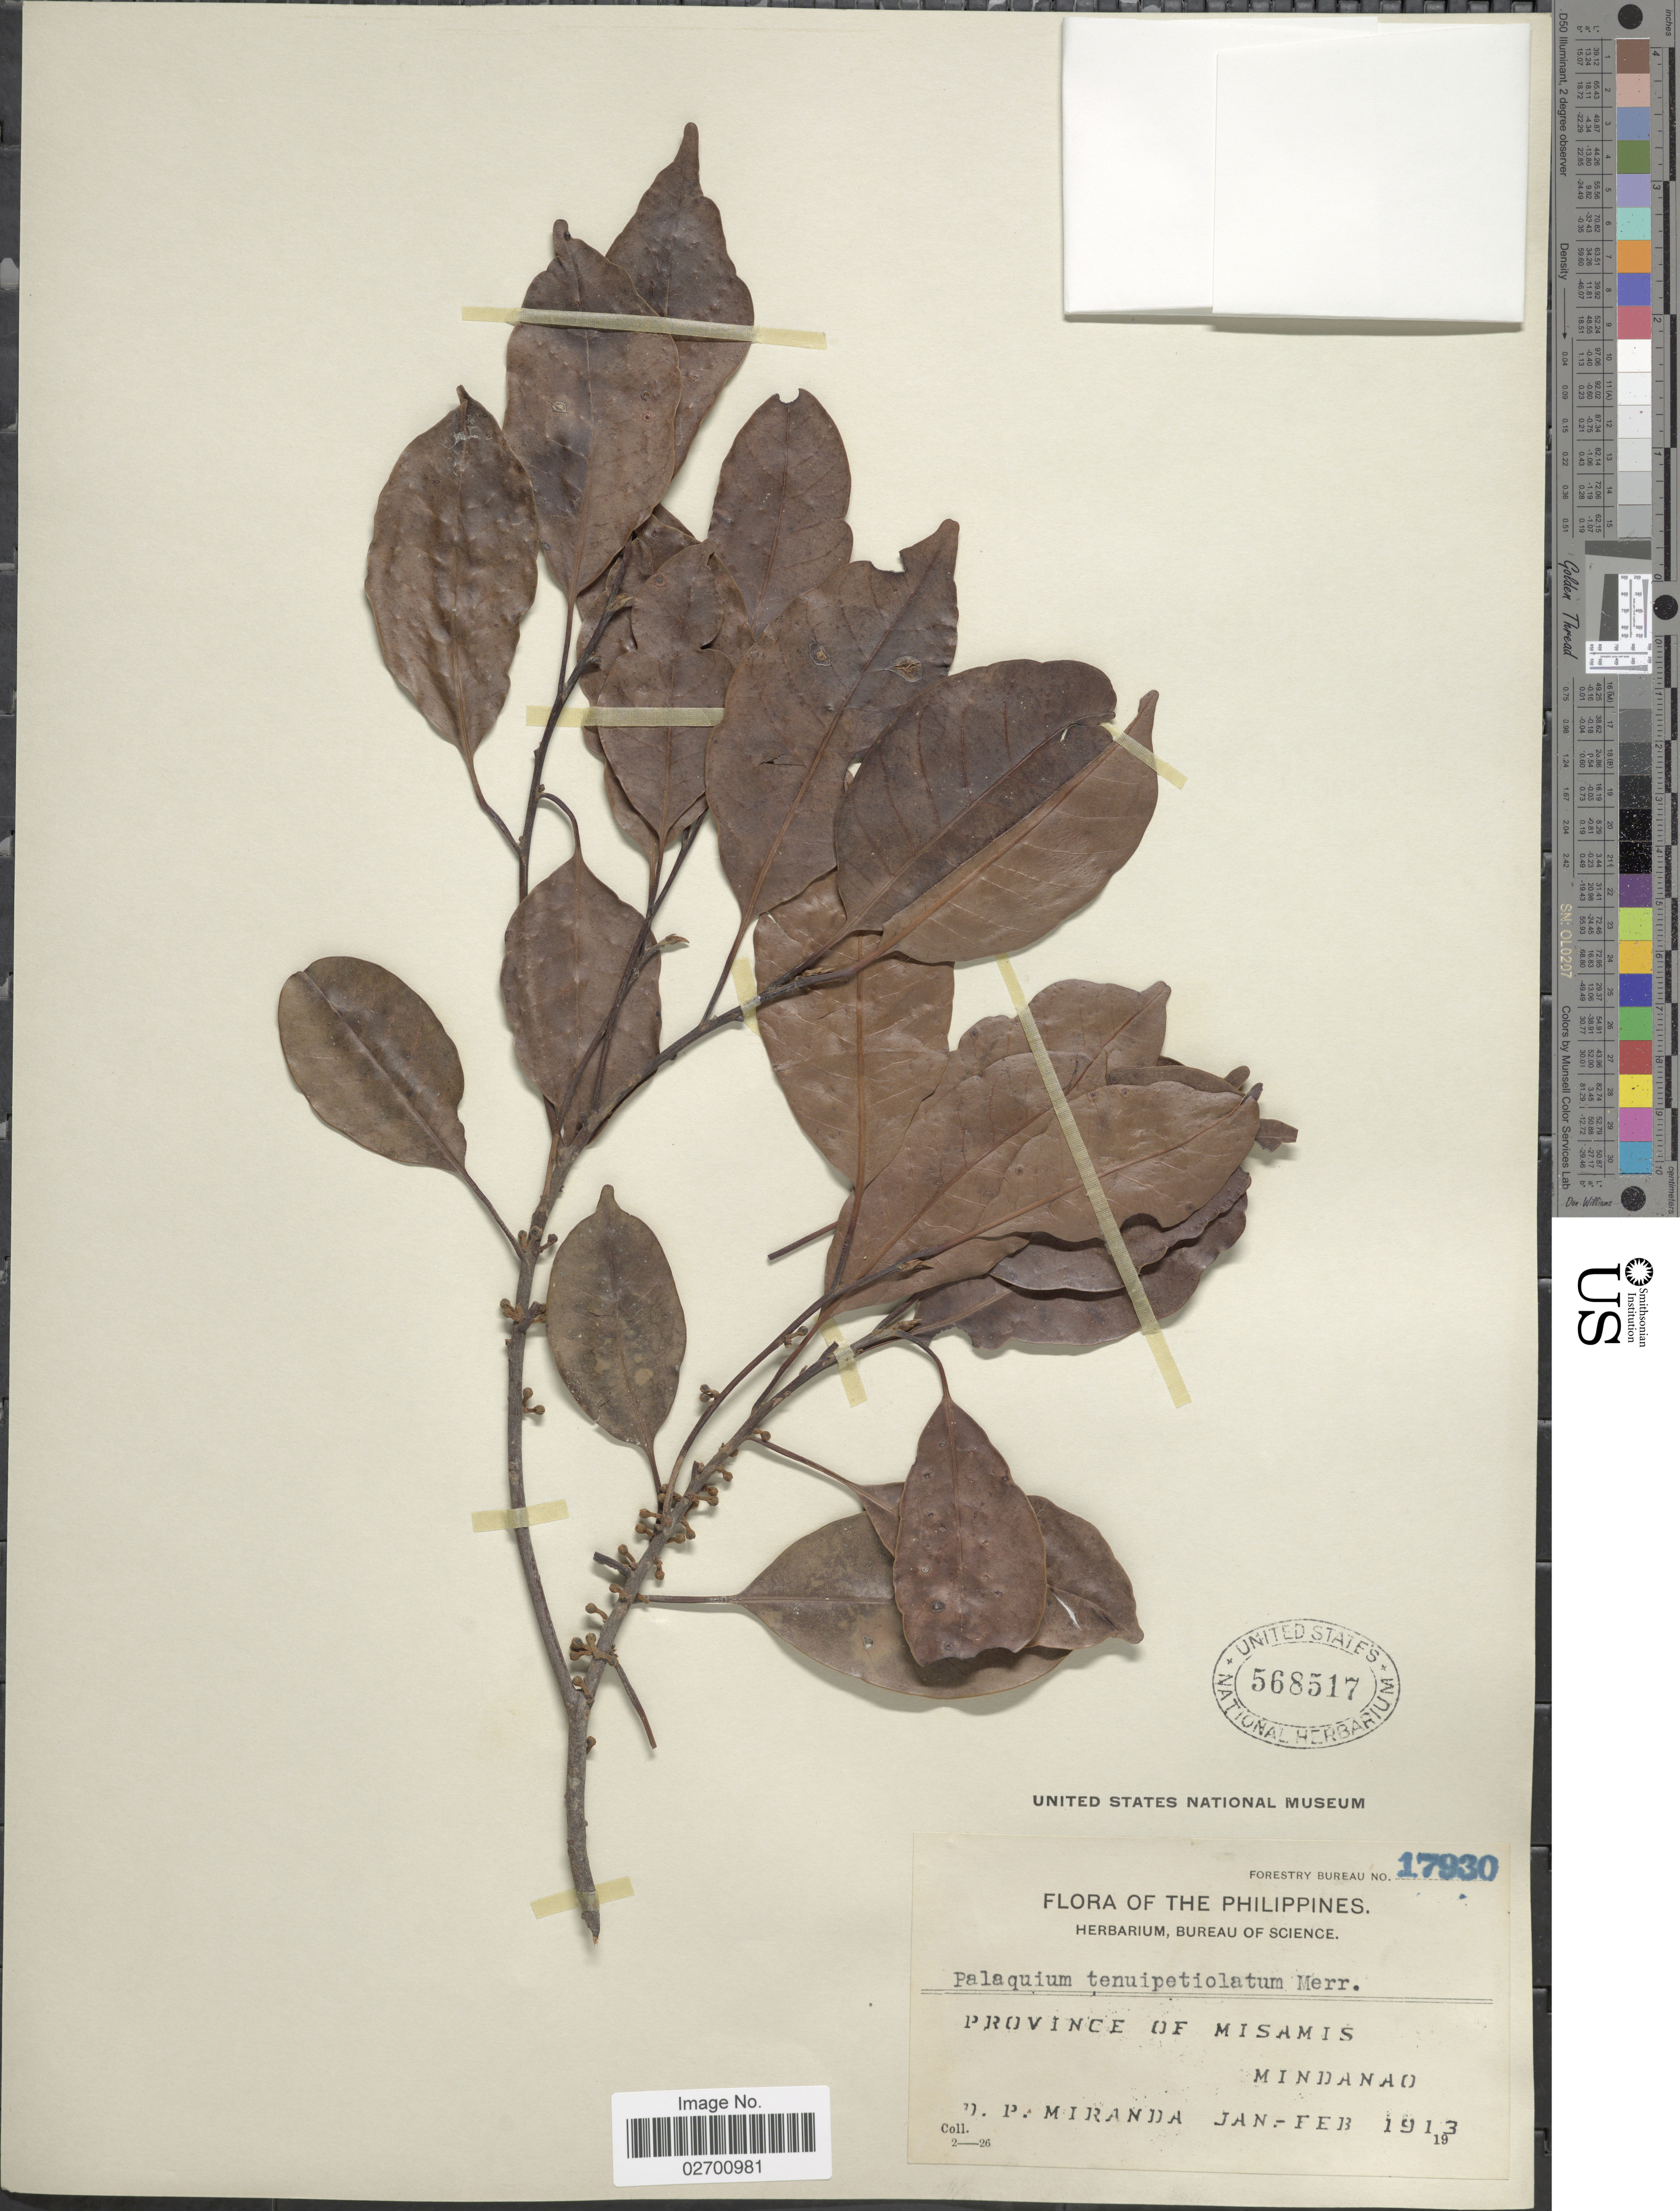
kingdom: Plantae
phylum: Tracheophyta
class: Magnoliopsida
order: Ericales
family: Sapotaceae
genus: Palaquium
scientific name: Palaquium tenuipetiolatum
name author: Merr.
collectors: D. P. Miranda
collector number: Forestry Bureau 17930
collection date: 1913-01/1913-02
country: Philippines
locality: Province of Misamis, Mindanao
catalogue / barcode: US 568517